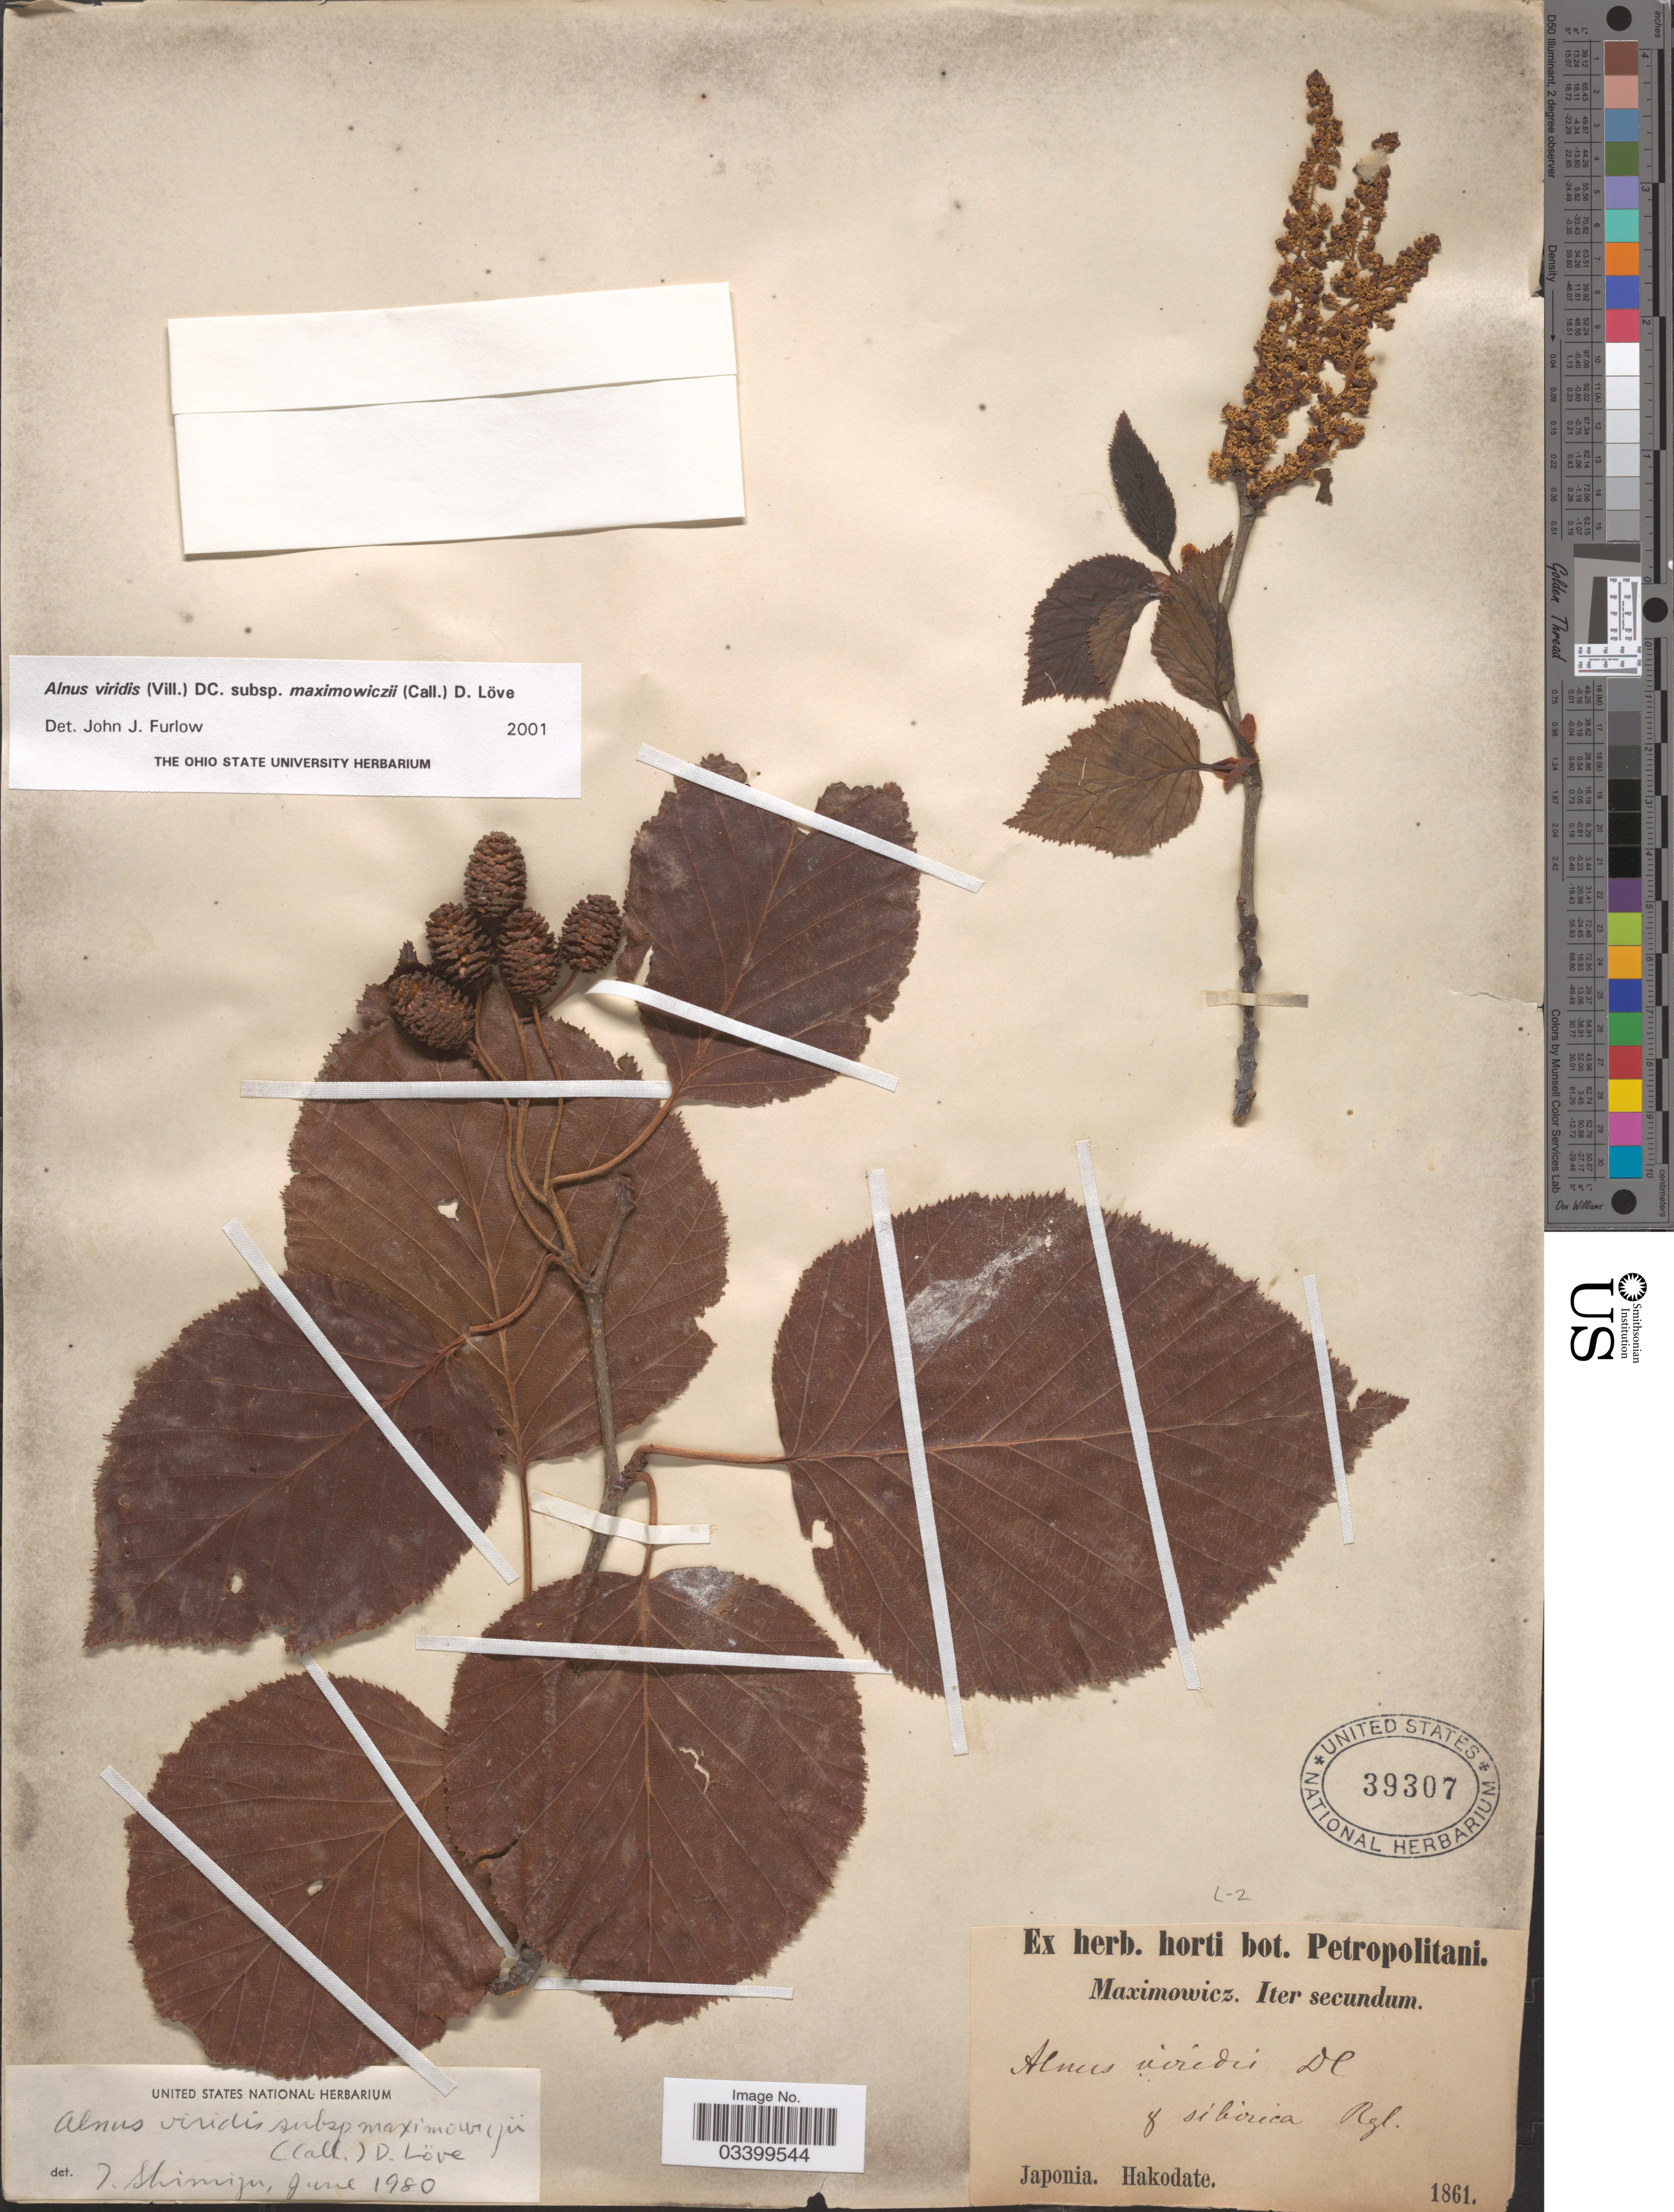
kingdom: Plantae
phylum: Tracheophyta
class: Magnoliopsida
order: Fagales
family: Betulaceae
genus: Alnus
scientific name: Alnus maximowiczii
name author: Callier ex C.K. Schneid.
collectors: Maximowicz, --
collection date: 1861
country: Japan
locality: Hakodate.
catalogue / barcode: US 39307